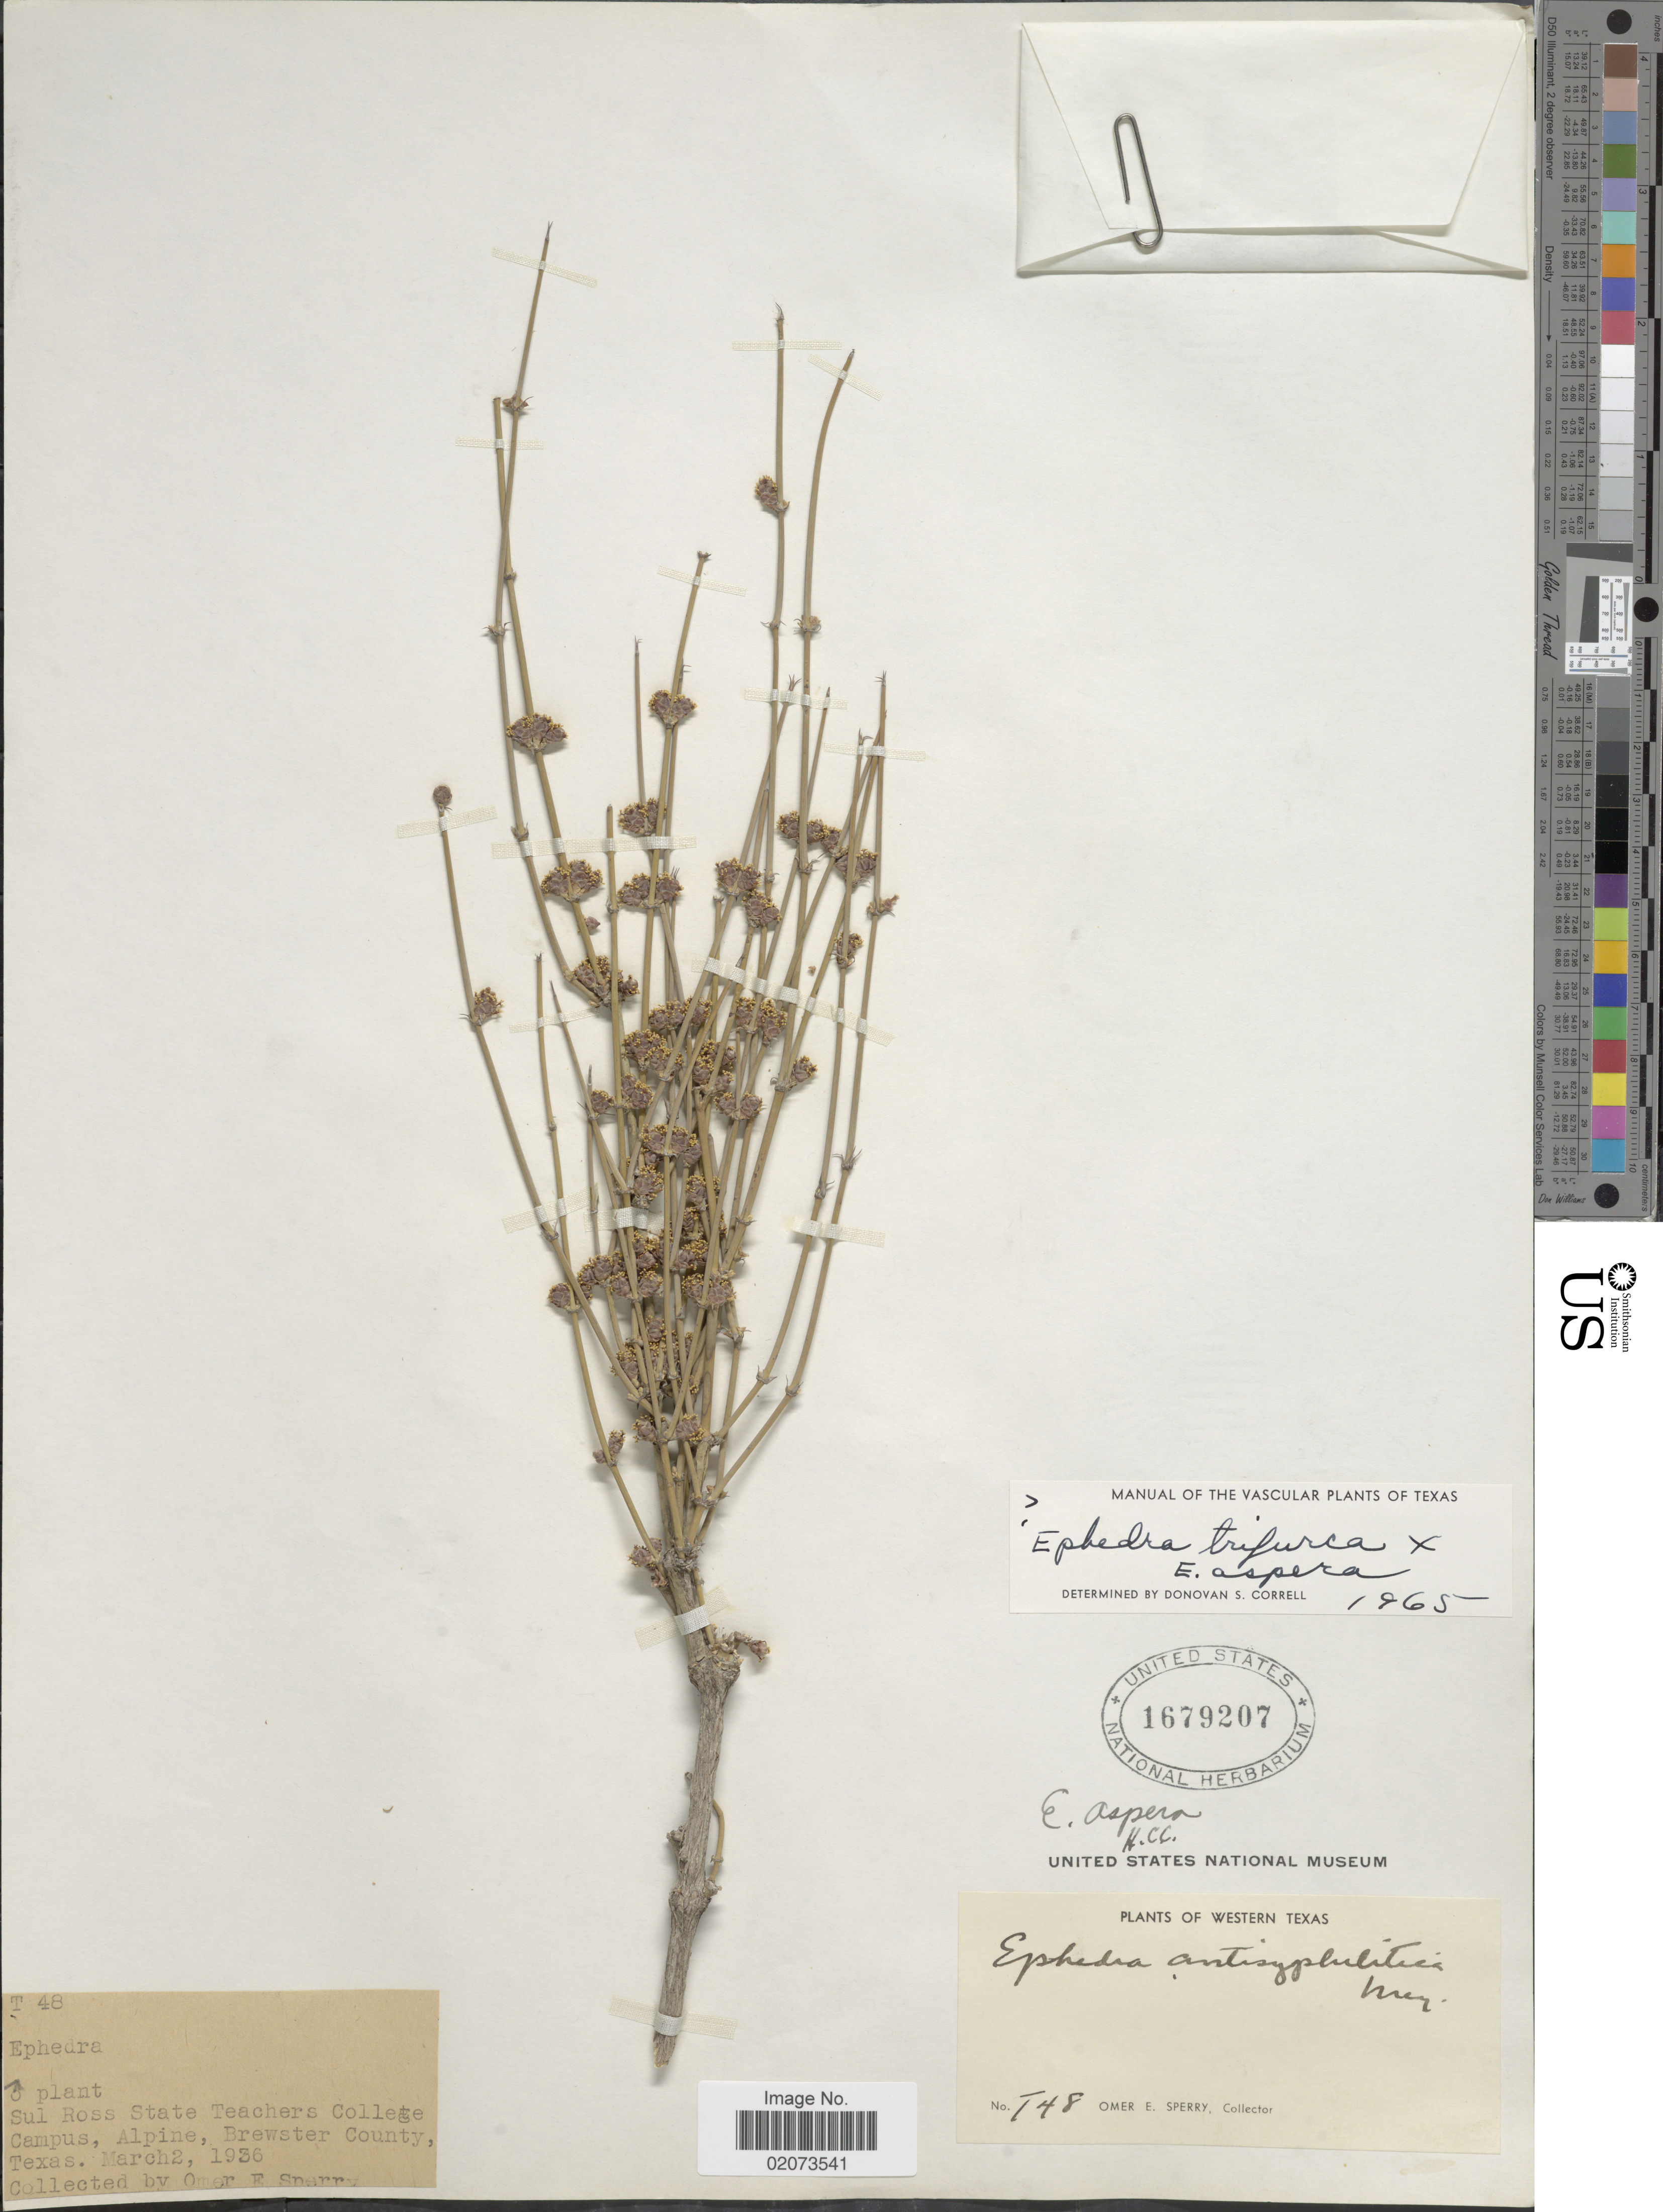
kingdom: Plantae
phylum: Tracheophyta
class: Gnetopsida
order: Ephedrales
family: Ephedraceae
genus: Ephedra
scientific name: Ephedra trifurca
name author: Torr. ex S. Watson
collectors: O. E. Sperry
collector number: T48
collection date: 1936-03-02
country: United States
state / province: Texas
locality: Sul Ross State Teachers College Campus, Alpine, Brewster County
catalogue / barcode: US 1679207